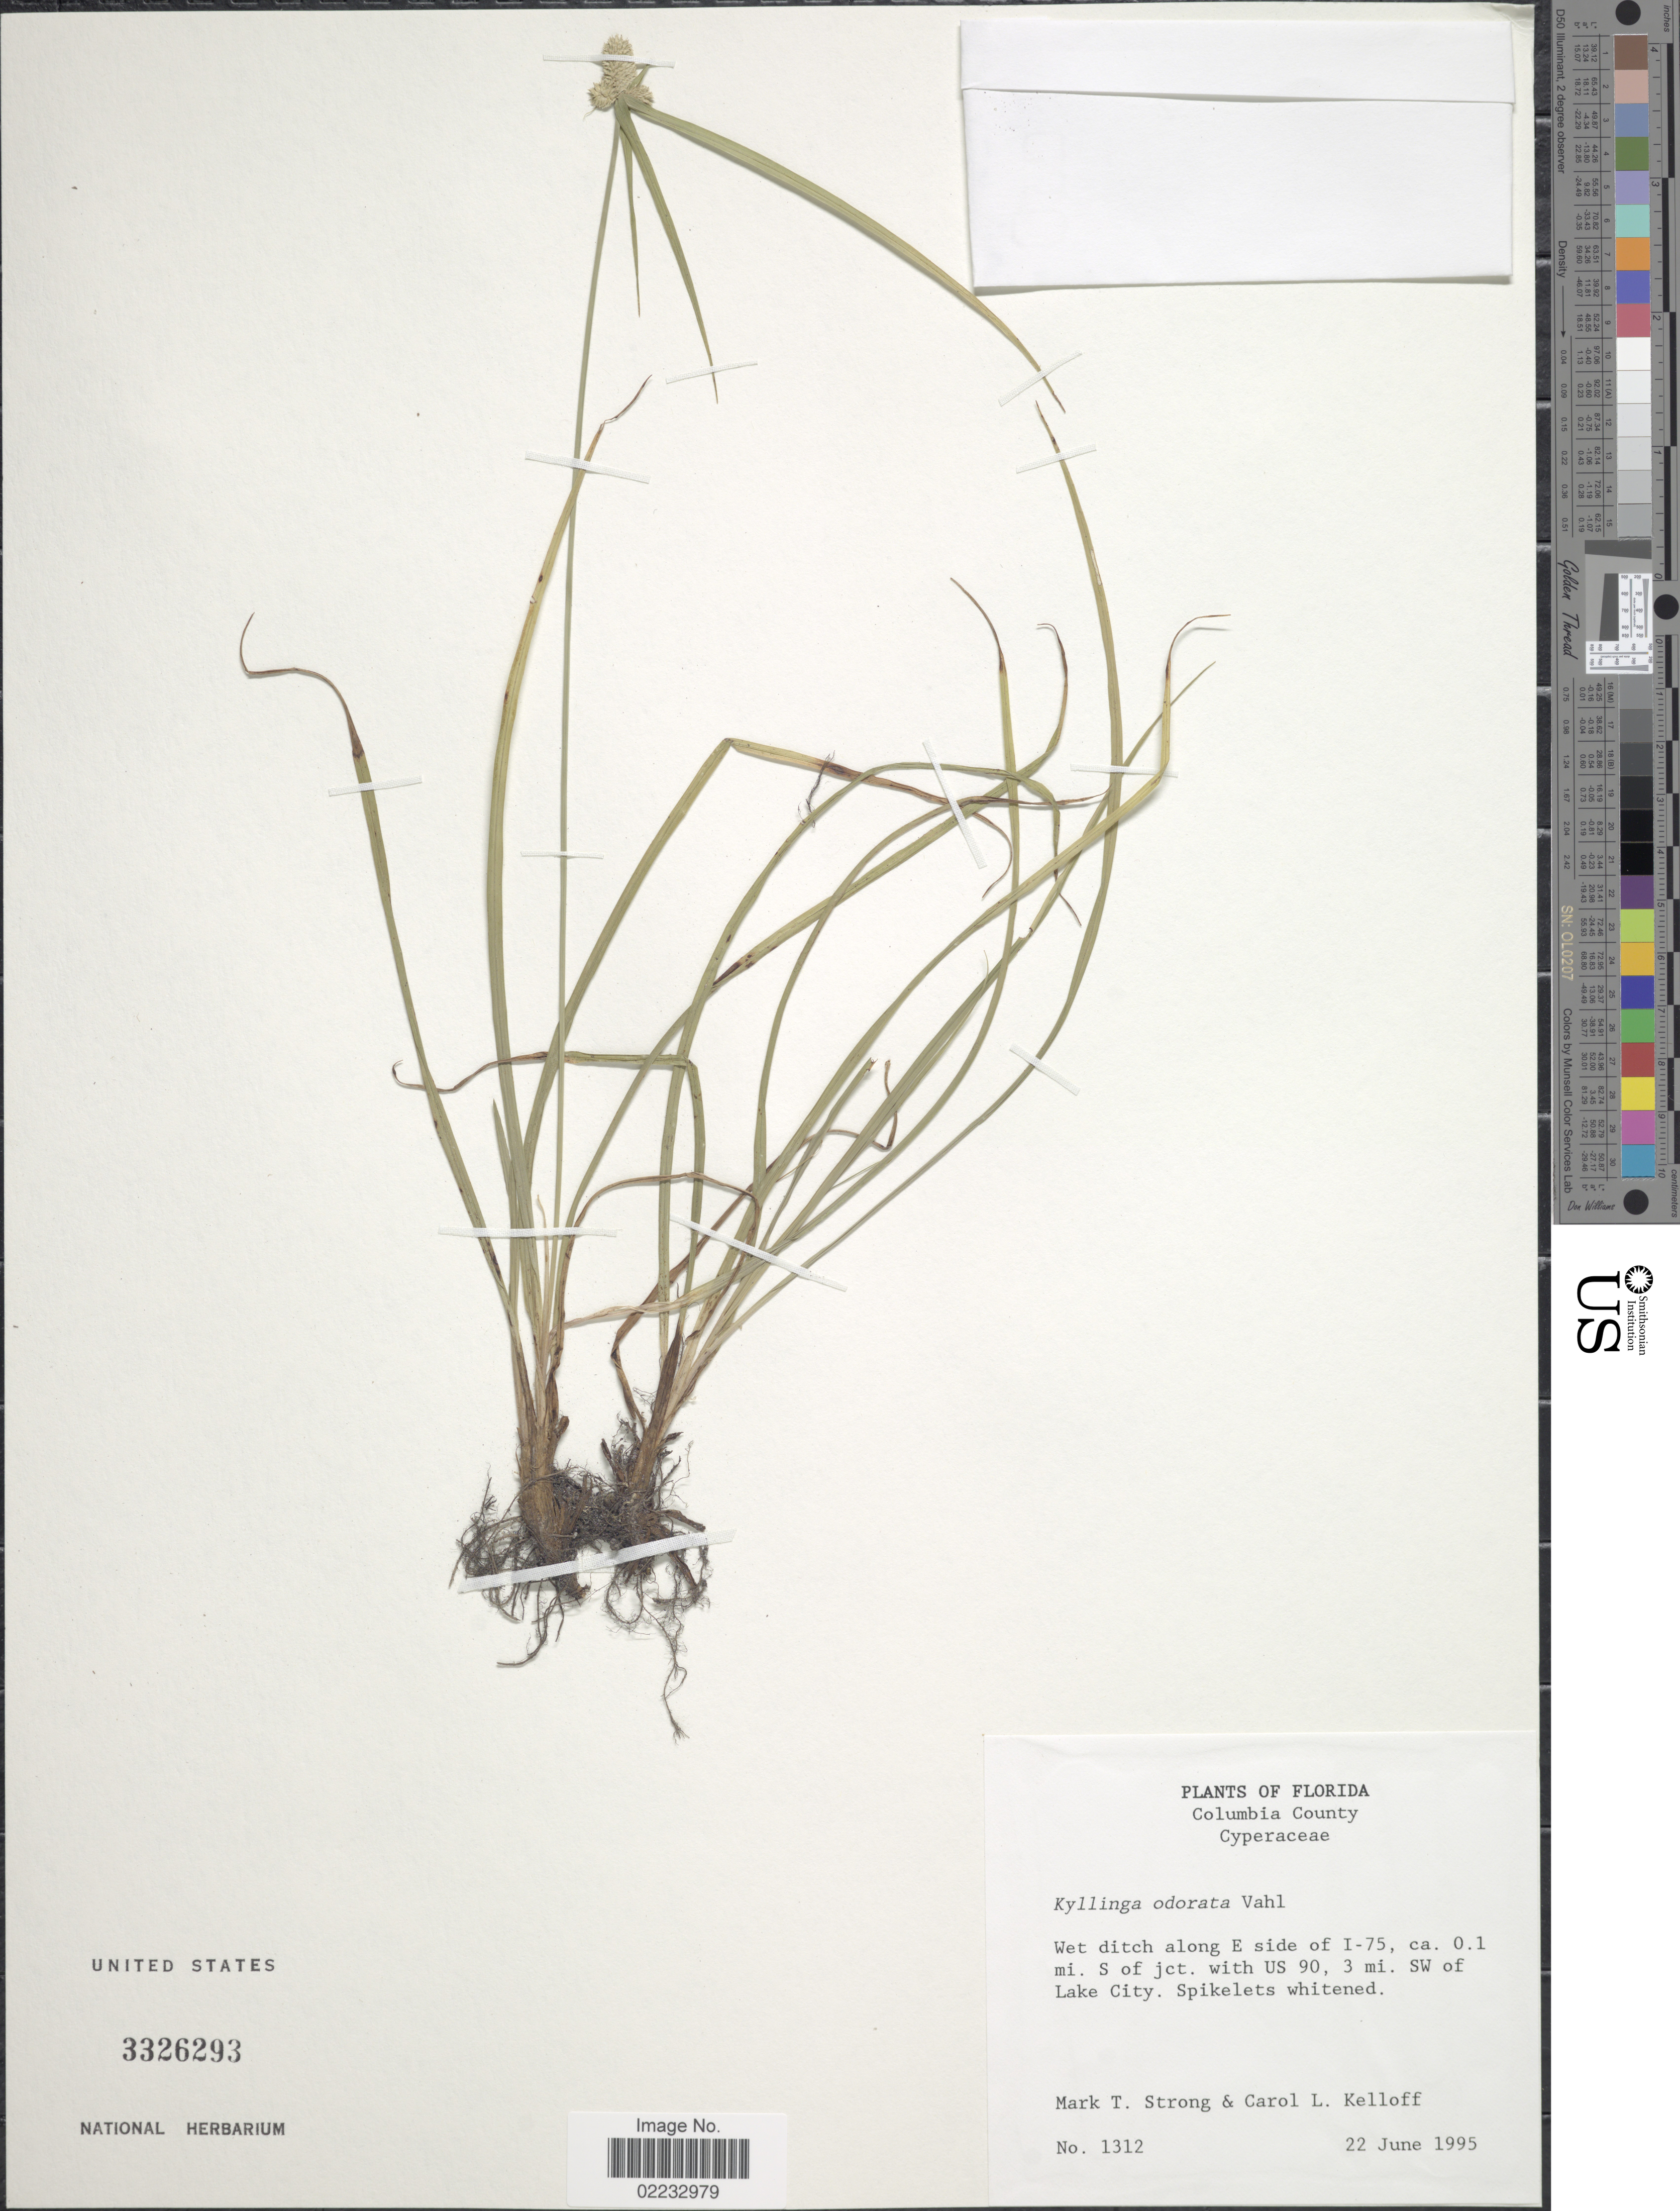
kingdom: Plantae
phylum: Tracheophyta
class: Liliopsida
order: Poales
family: Cyperaceae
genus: Cyperus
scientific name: Cyperus sesquiflorus subsp. sesquiflorus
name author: (Torr.) Mattf. & Kük.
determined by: Strong, M. T., (US), Smithsonian Institution - National Museum of Natural History (UNITED STATES)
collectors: M. T. Strong & C. L. Kelloff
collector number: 1312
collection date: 1995-06-22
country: United States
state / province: Florida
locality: Columbia County, wet ditch along E side of I-75, ca. 0.1 mi. S of jct. with US 90, 3 mi. SW of Lake City.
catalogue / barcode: US 3326293